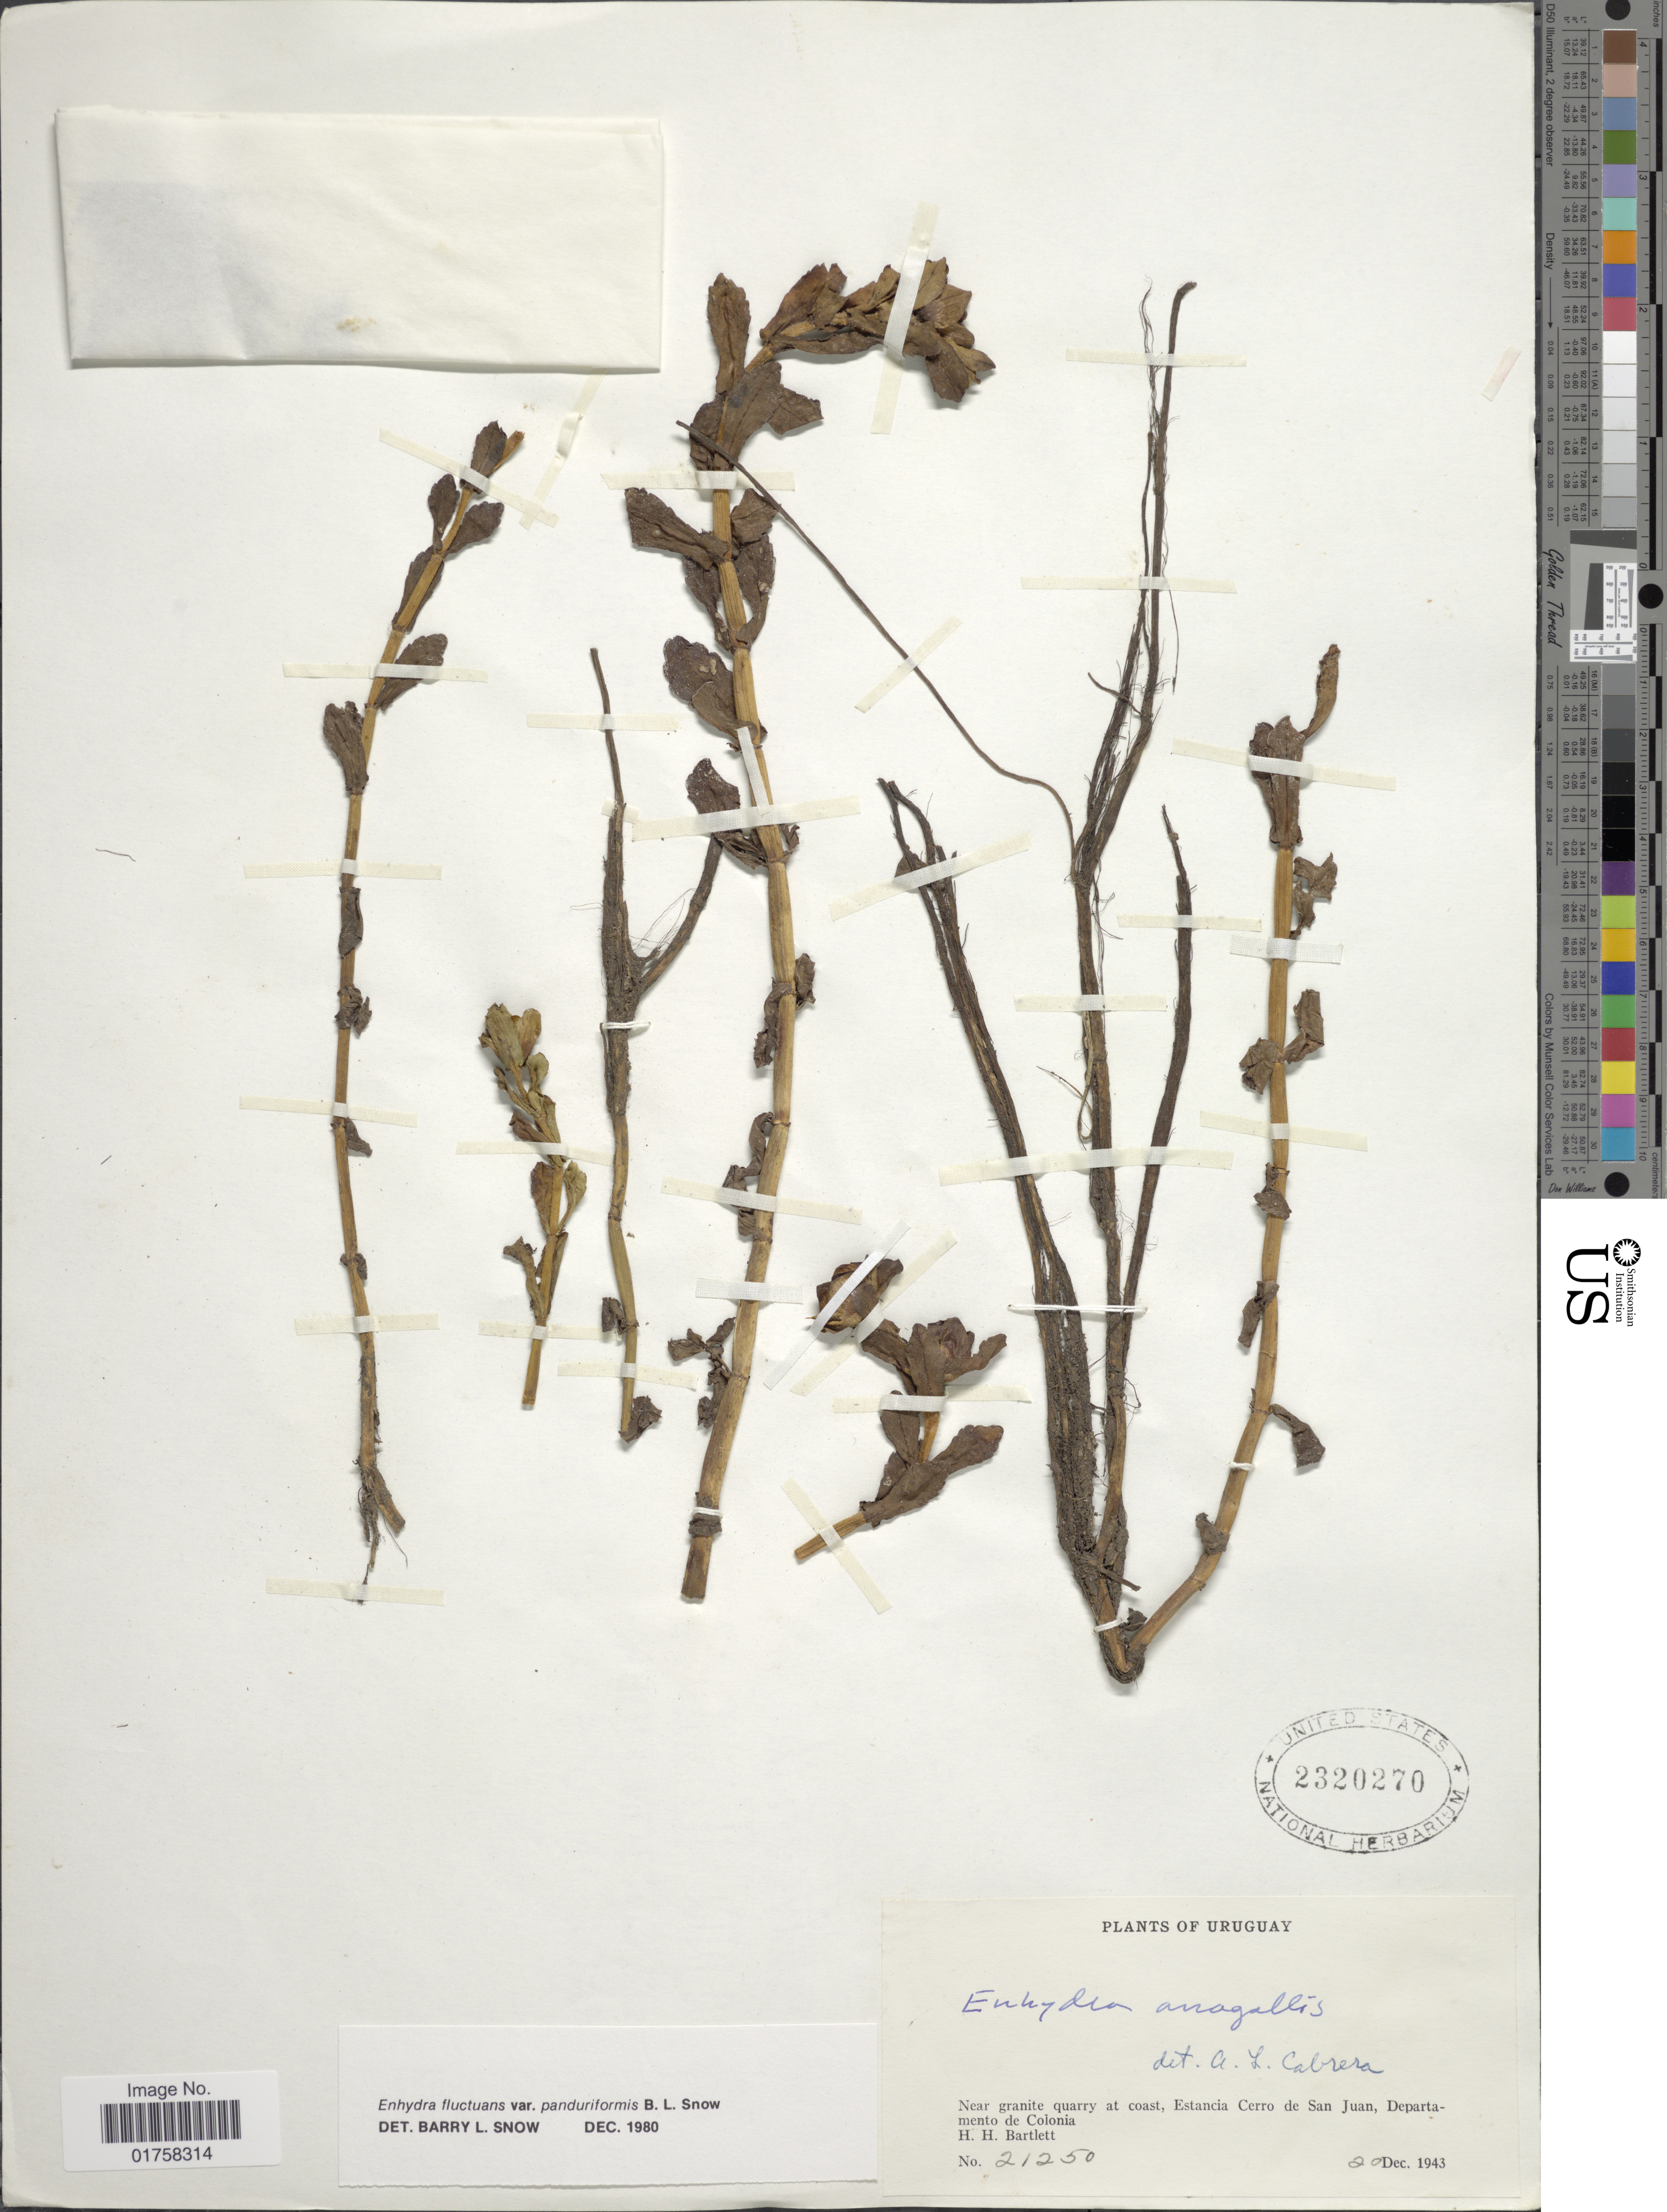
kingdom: Plantae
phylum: Tracheophyta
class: Magnoliopsida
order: Asterales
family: Asteraceae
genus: Enhydra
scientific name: Enhydra fluctuans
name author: Lour.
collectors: H. H. Bartlett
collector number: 21250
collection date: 1943-12-20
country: Uruguay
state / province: Colonia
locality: Near granite quarry at coast, Estancia Cerro de San Juan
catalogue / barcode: US 2320270